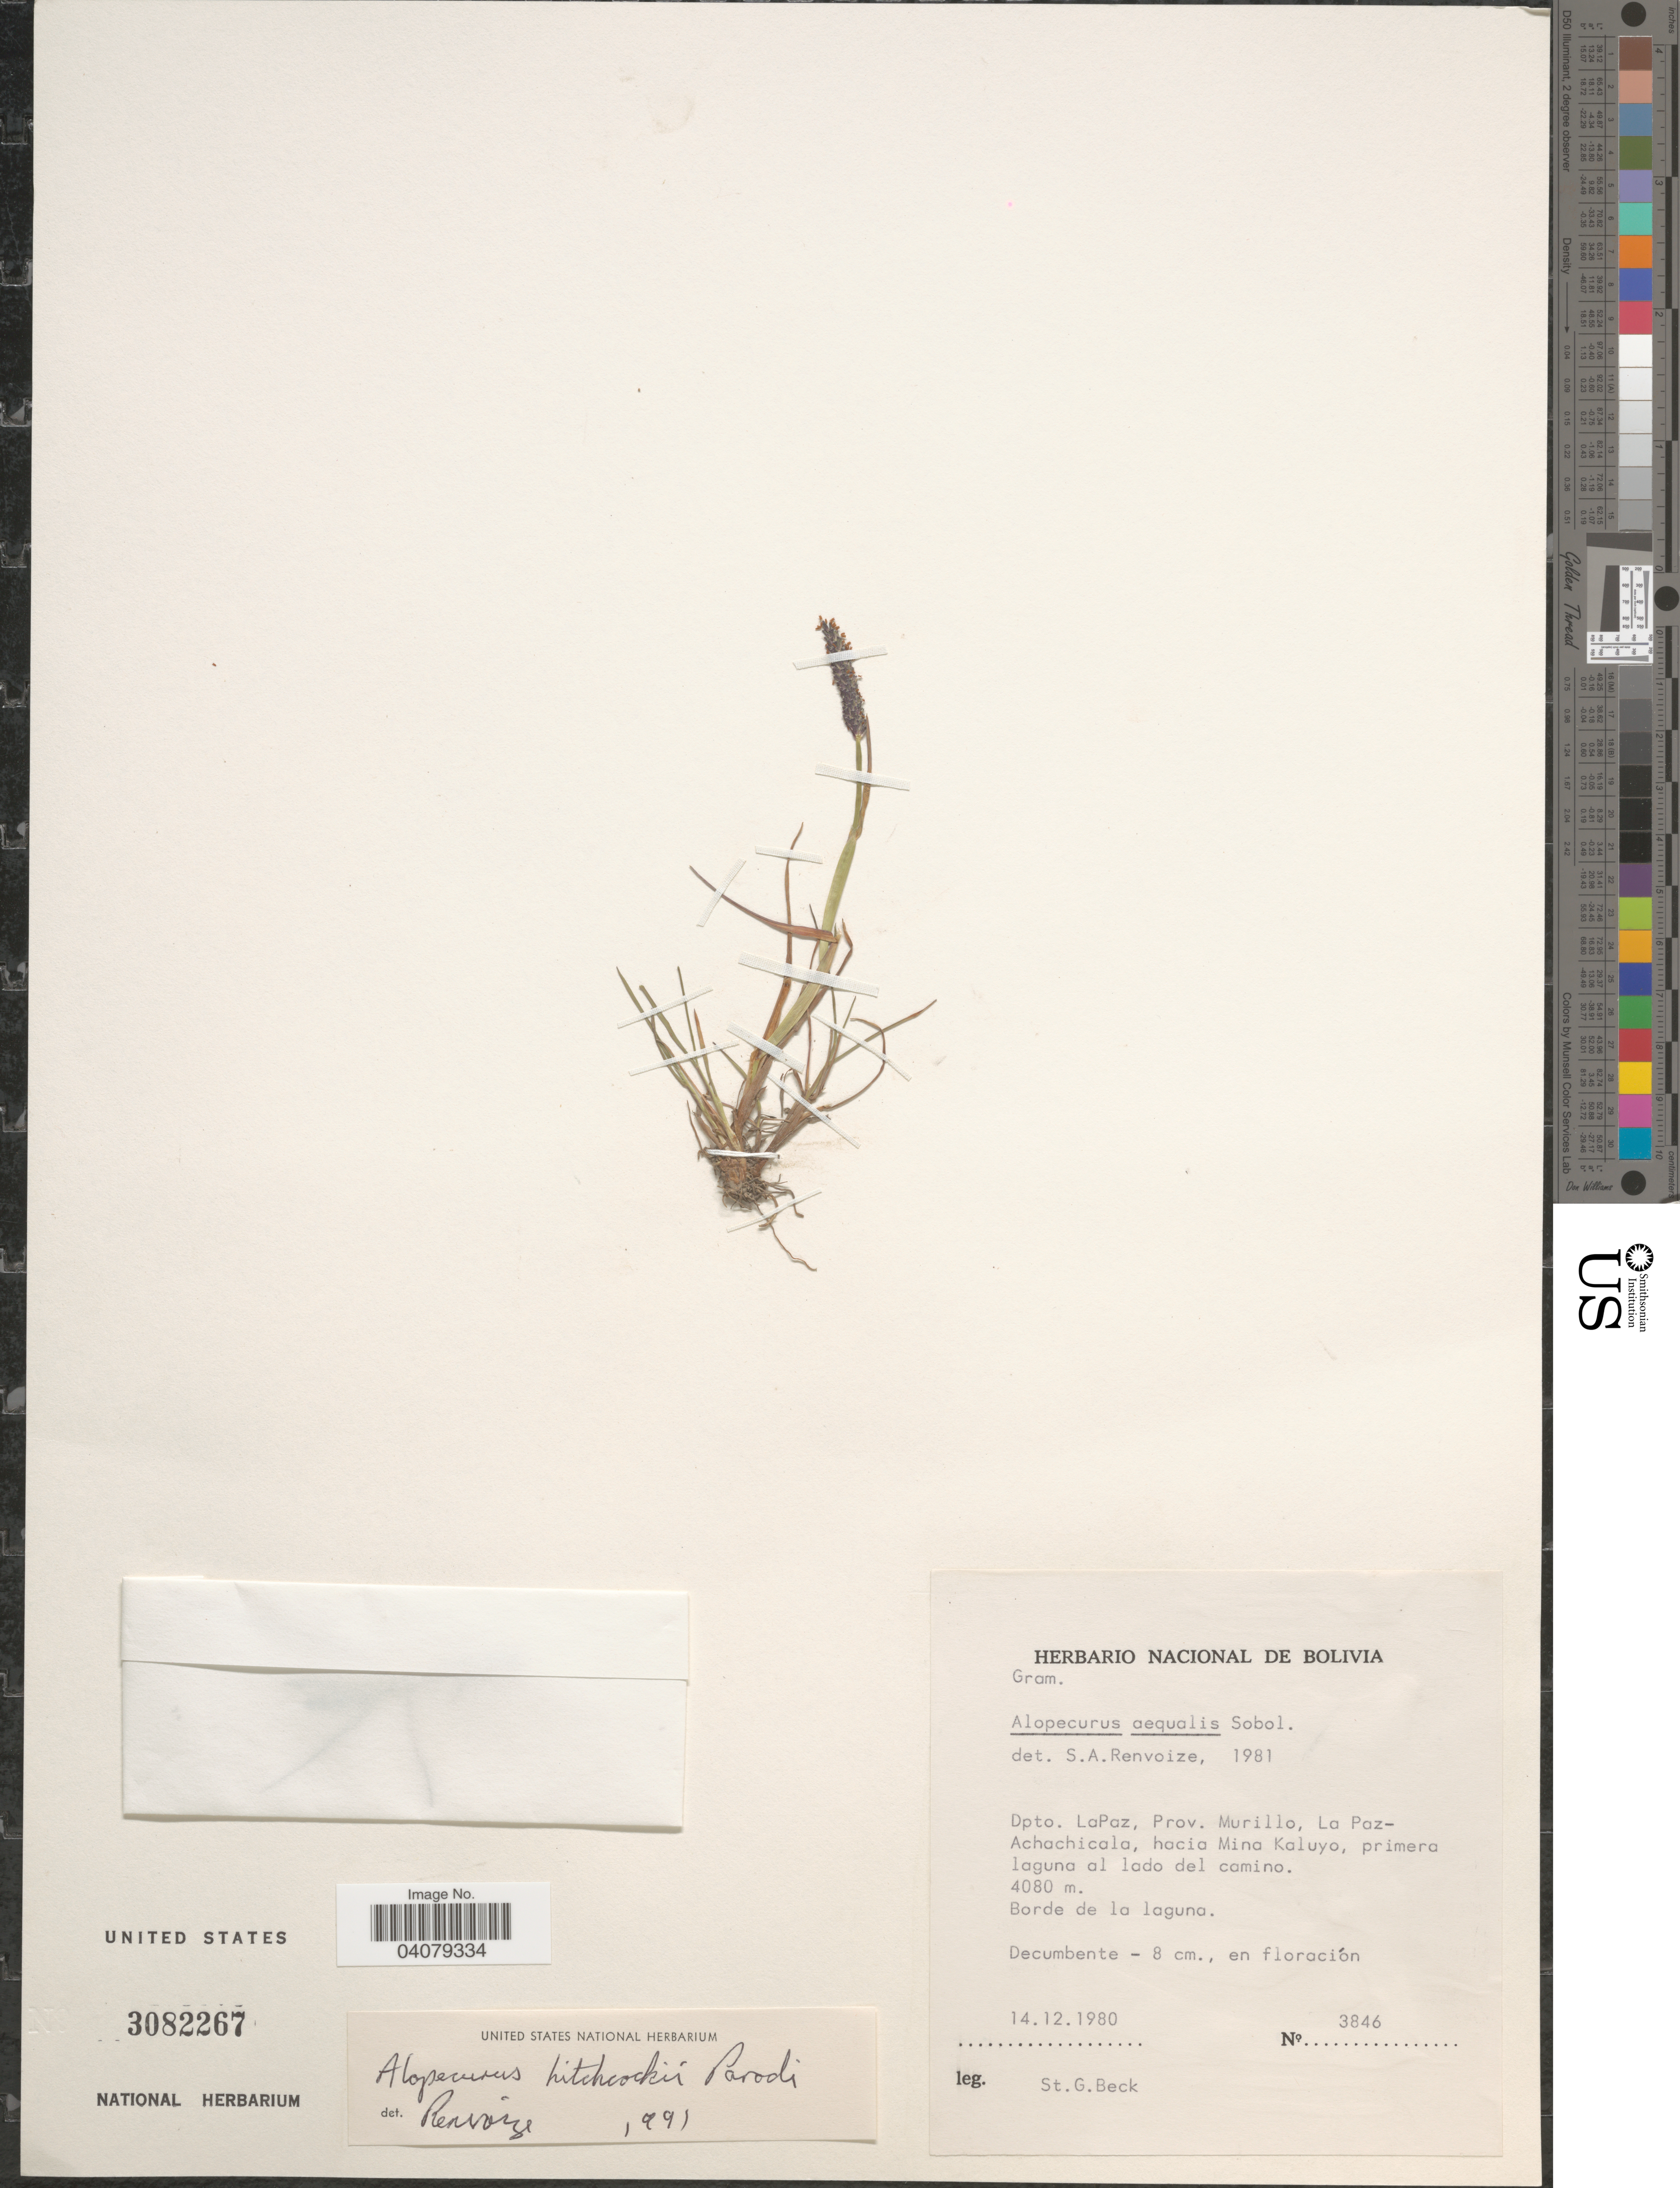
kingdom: Plantae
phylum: Tracheophyta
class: Liliopsida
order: Poales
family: Poaceae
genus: Alopecurus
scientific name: Alopecurus hitchcockii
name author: Parodi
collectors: S. G. Beck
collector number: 3846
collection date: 1980-12-14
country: Bolivia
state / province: La Paz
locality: Dpto. LaPaz, Prov. Murillo, La Paz-Achachicala, hacia Mina Kaluya, primera laguna al lado del camino. Borde de la laguna.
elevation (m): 4080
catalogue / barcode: US 3082267